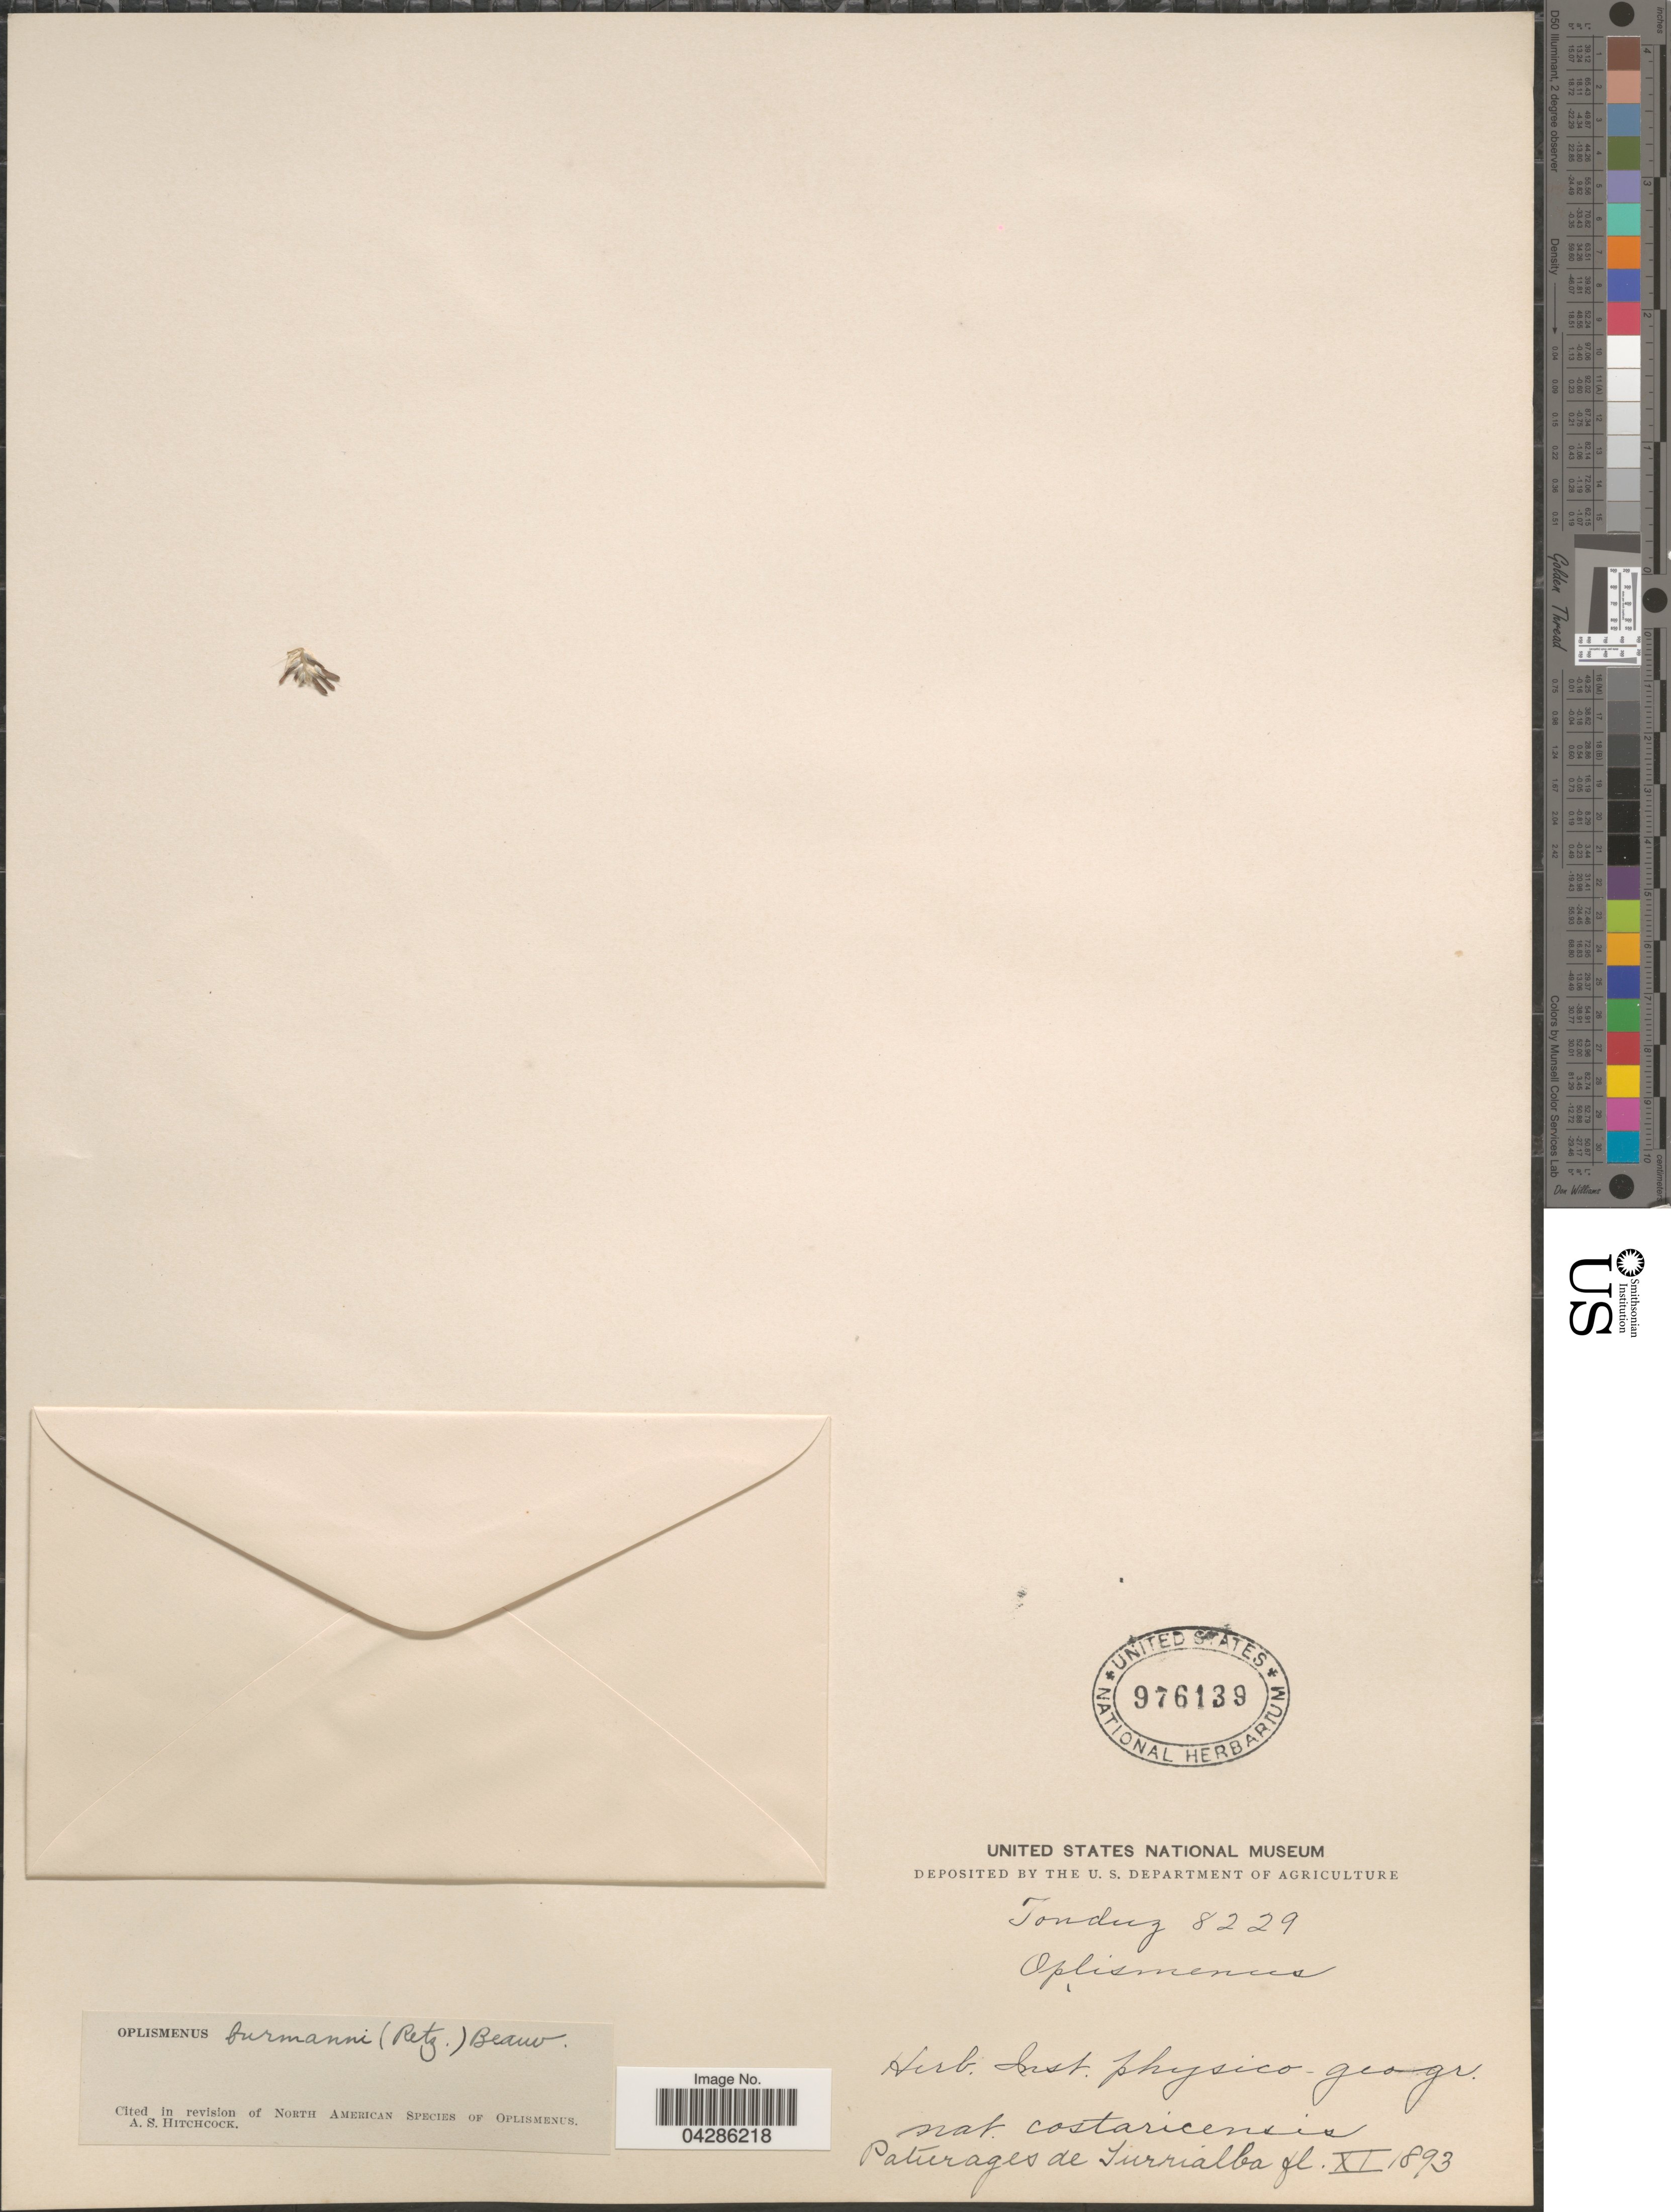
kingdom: Plantae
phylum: Tracheophyta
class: Liliopsida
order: Poales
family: Poaceae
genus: Oplismenus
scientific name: Oplismenus burmannii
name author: (Retz.) P. Beauv.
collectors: Tonduz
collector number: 8229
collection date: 1893-11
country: Costa Rica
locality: Paturages de Turrialba.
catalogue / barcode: US 976139